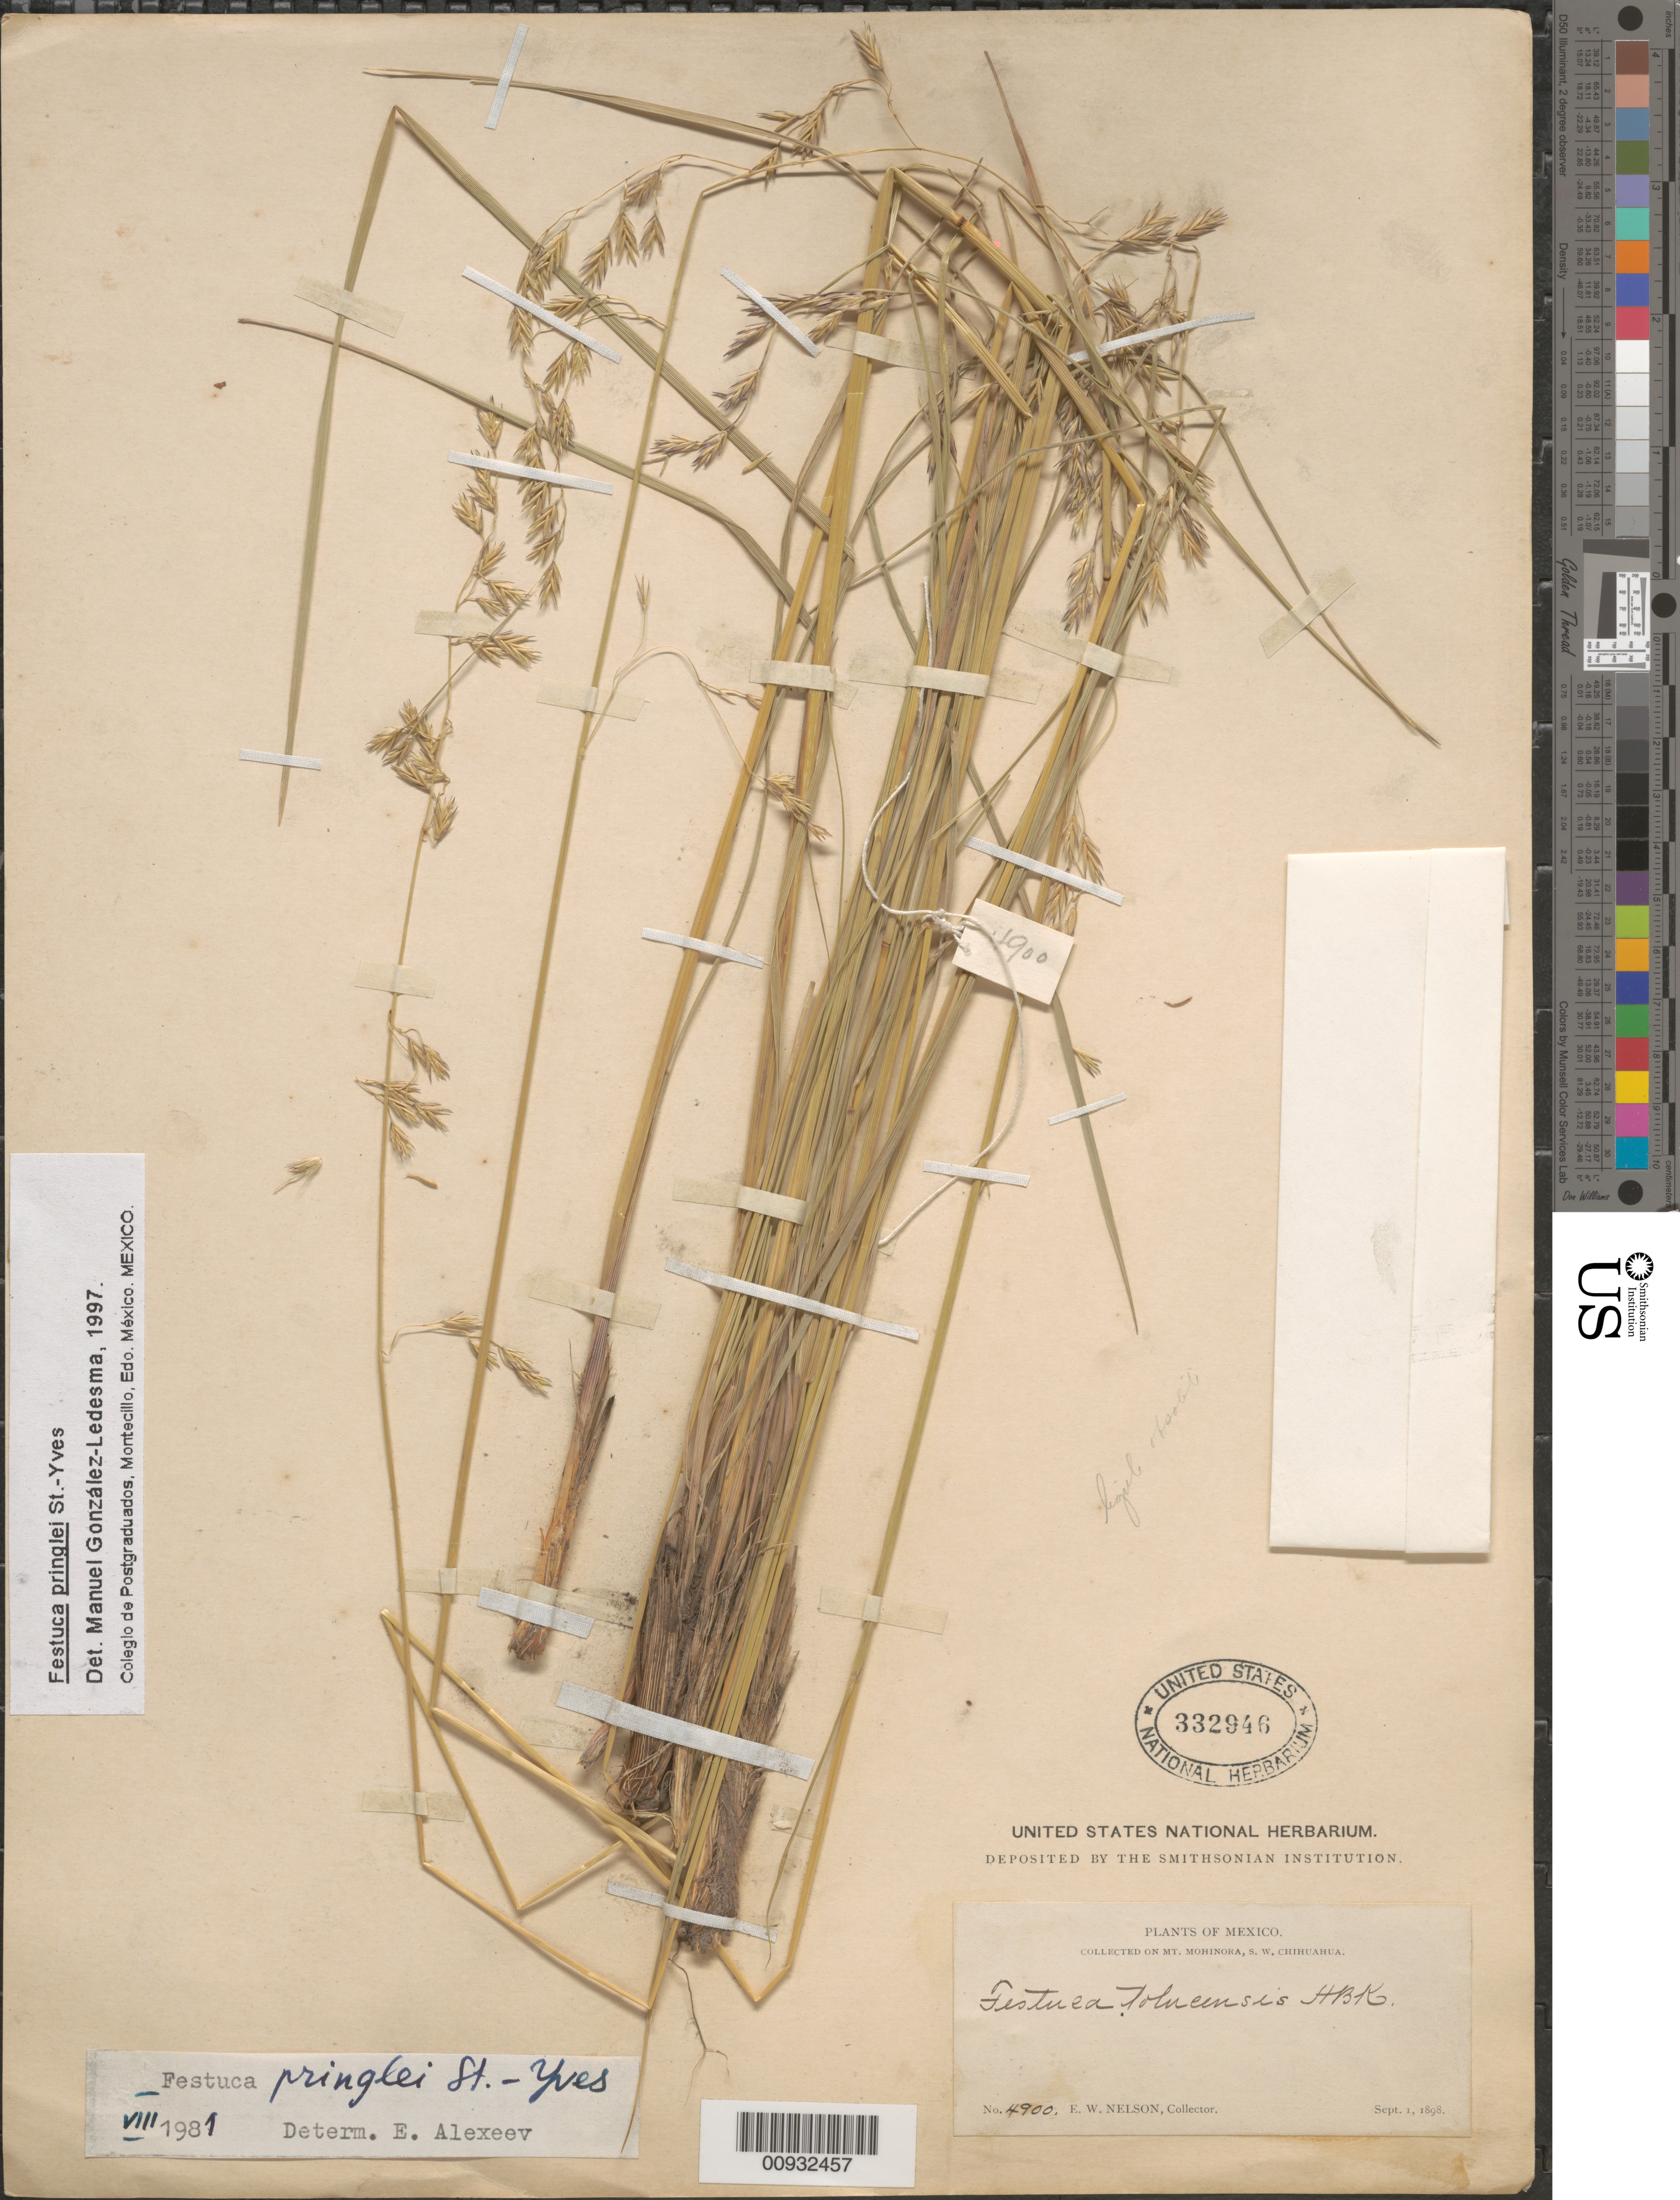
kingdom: Plantae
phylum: Tracheophyta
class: Liliopsida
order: Poales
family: Poaceae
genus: Festuca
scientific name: Festuca pringlei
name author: Saint-Yves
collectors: E. W. Nelson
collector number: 4900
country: Mexico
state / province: Chihuahua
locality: Mt. Mohinora, SW Chihuahua.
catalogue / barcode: US 332946